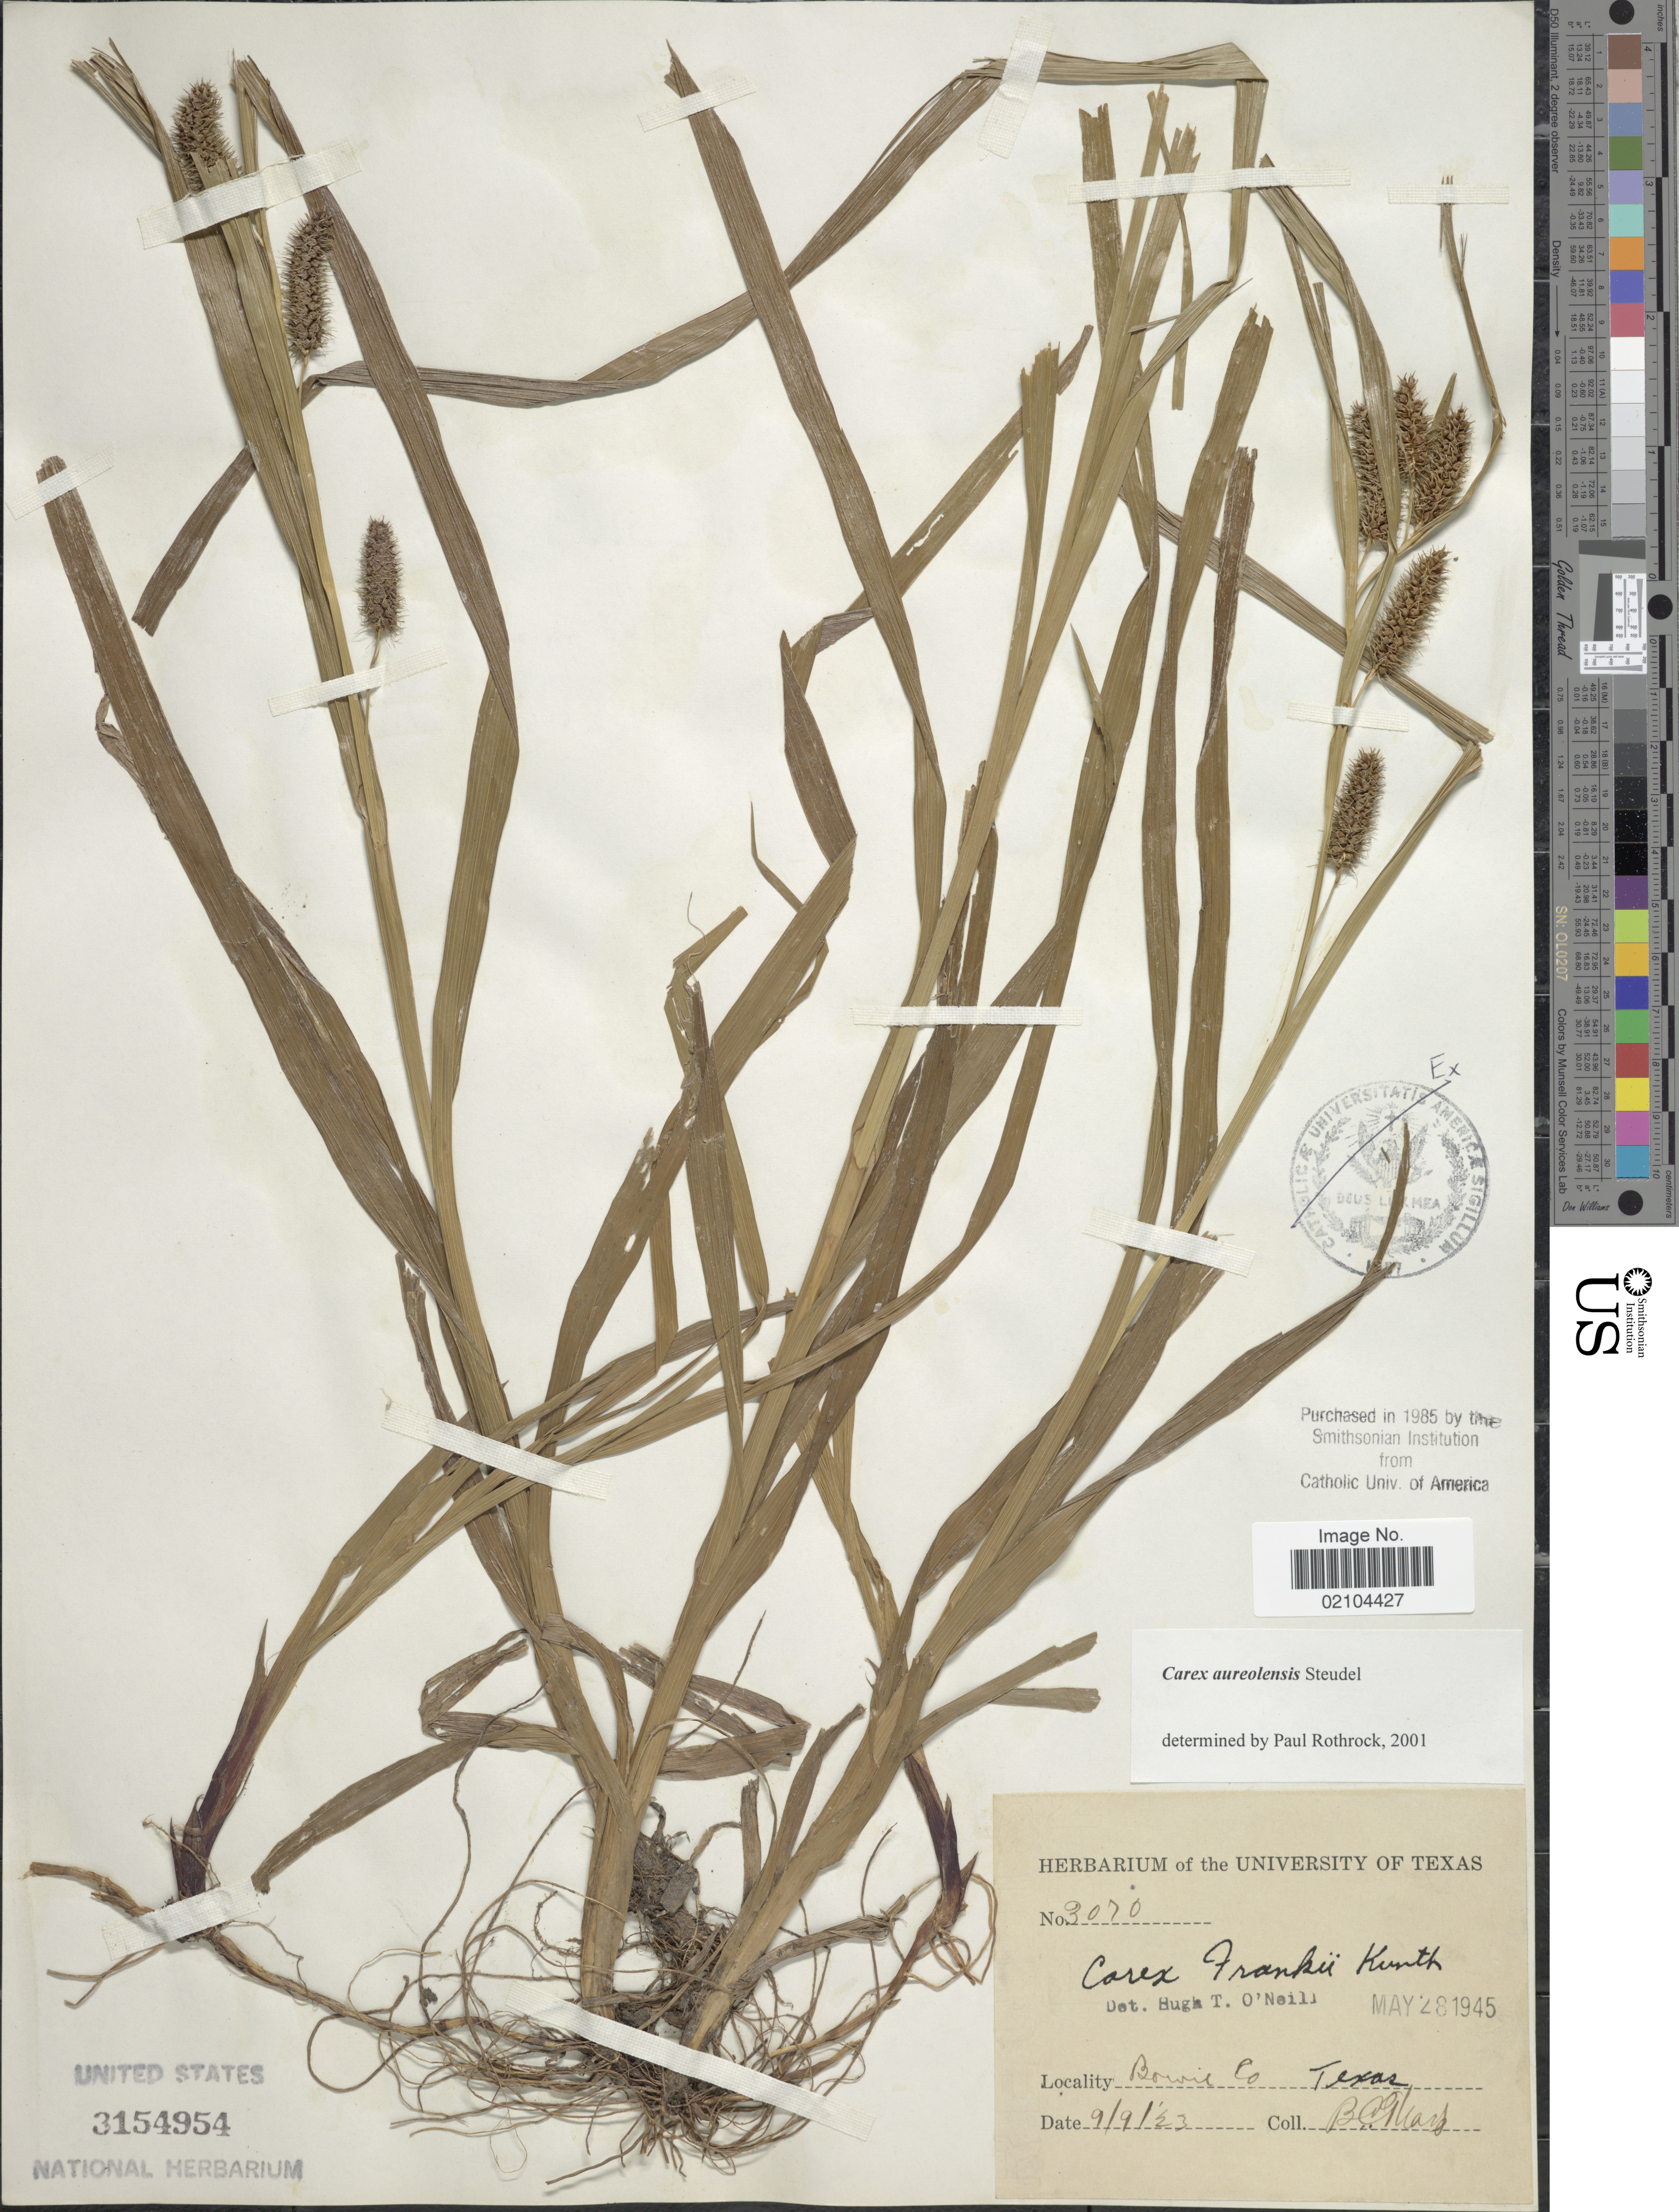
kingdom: Plantae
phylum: Tracheophyta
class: Liliopsida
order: Poales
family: Cyperaceae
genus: Carex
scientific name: Carex aureolensis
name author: Steud.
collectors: B. C. Tharp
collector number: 3070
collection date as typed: Transcribed d/m/y: 9/9/23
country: United States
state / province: Texas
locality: Bowie Co.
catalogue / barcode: US 3154954